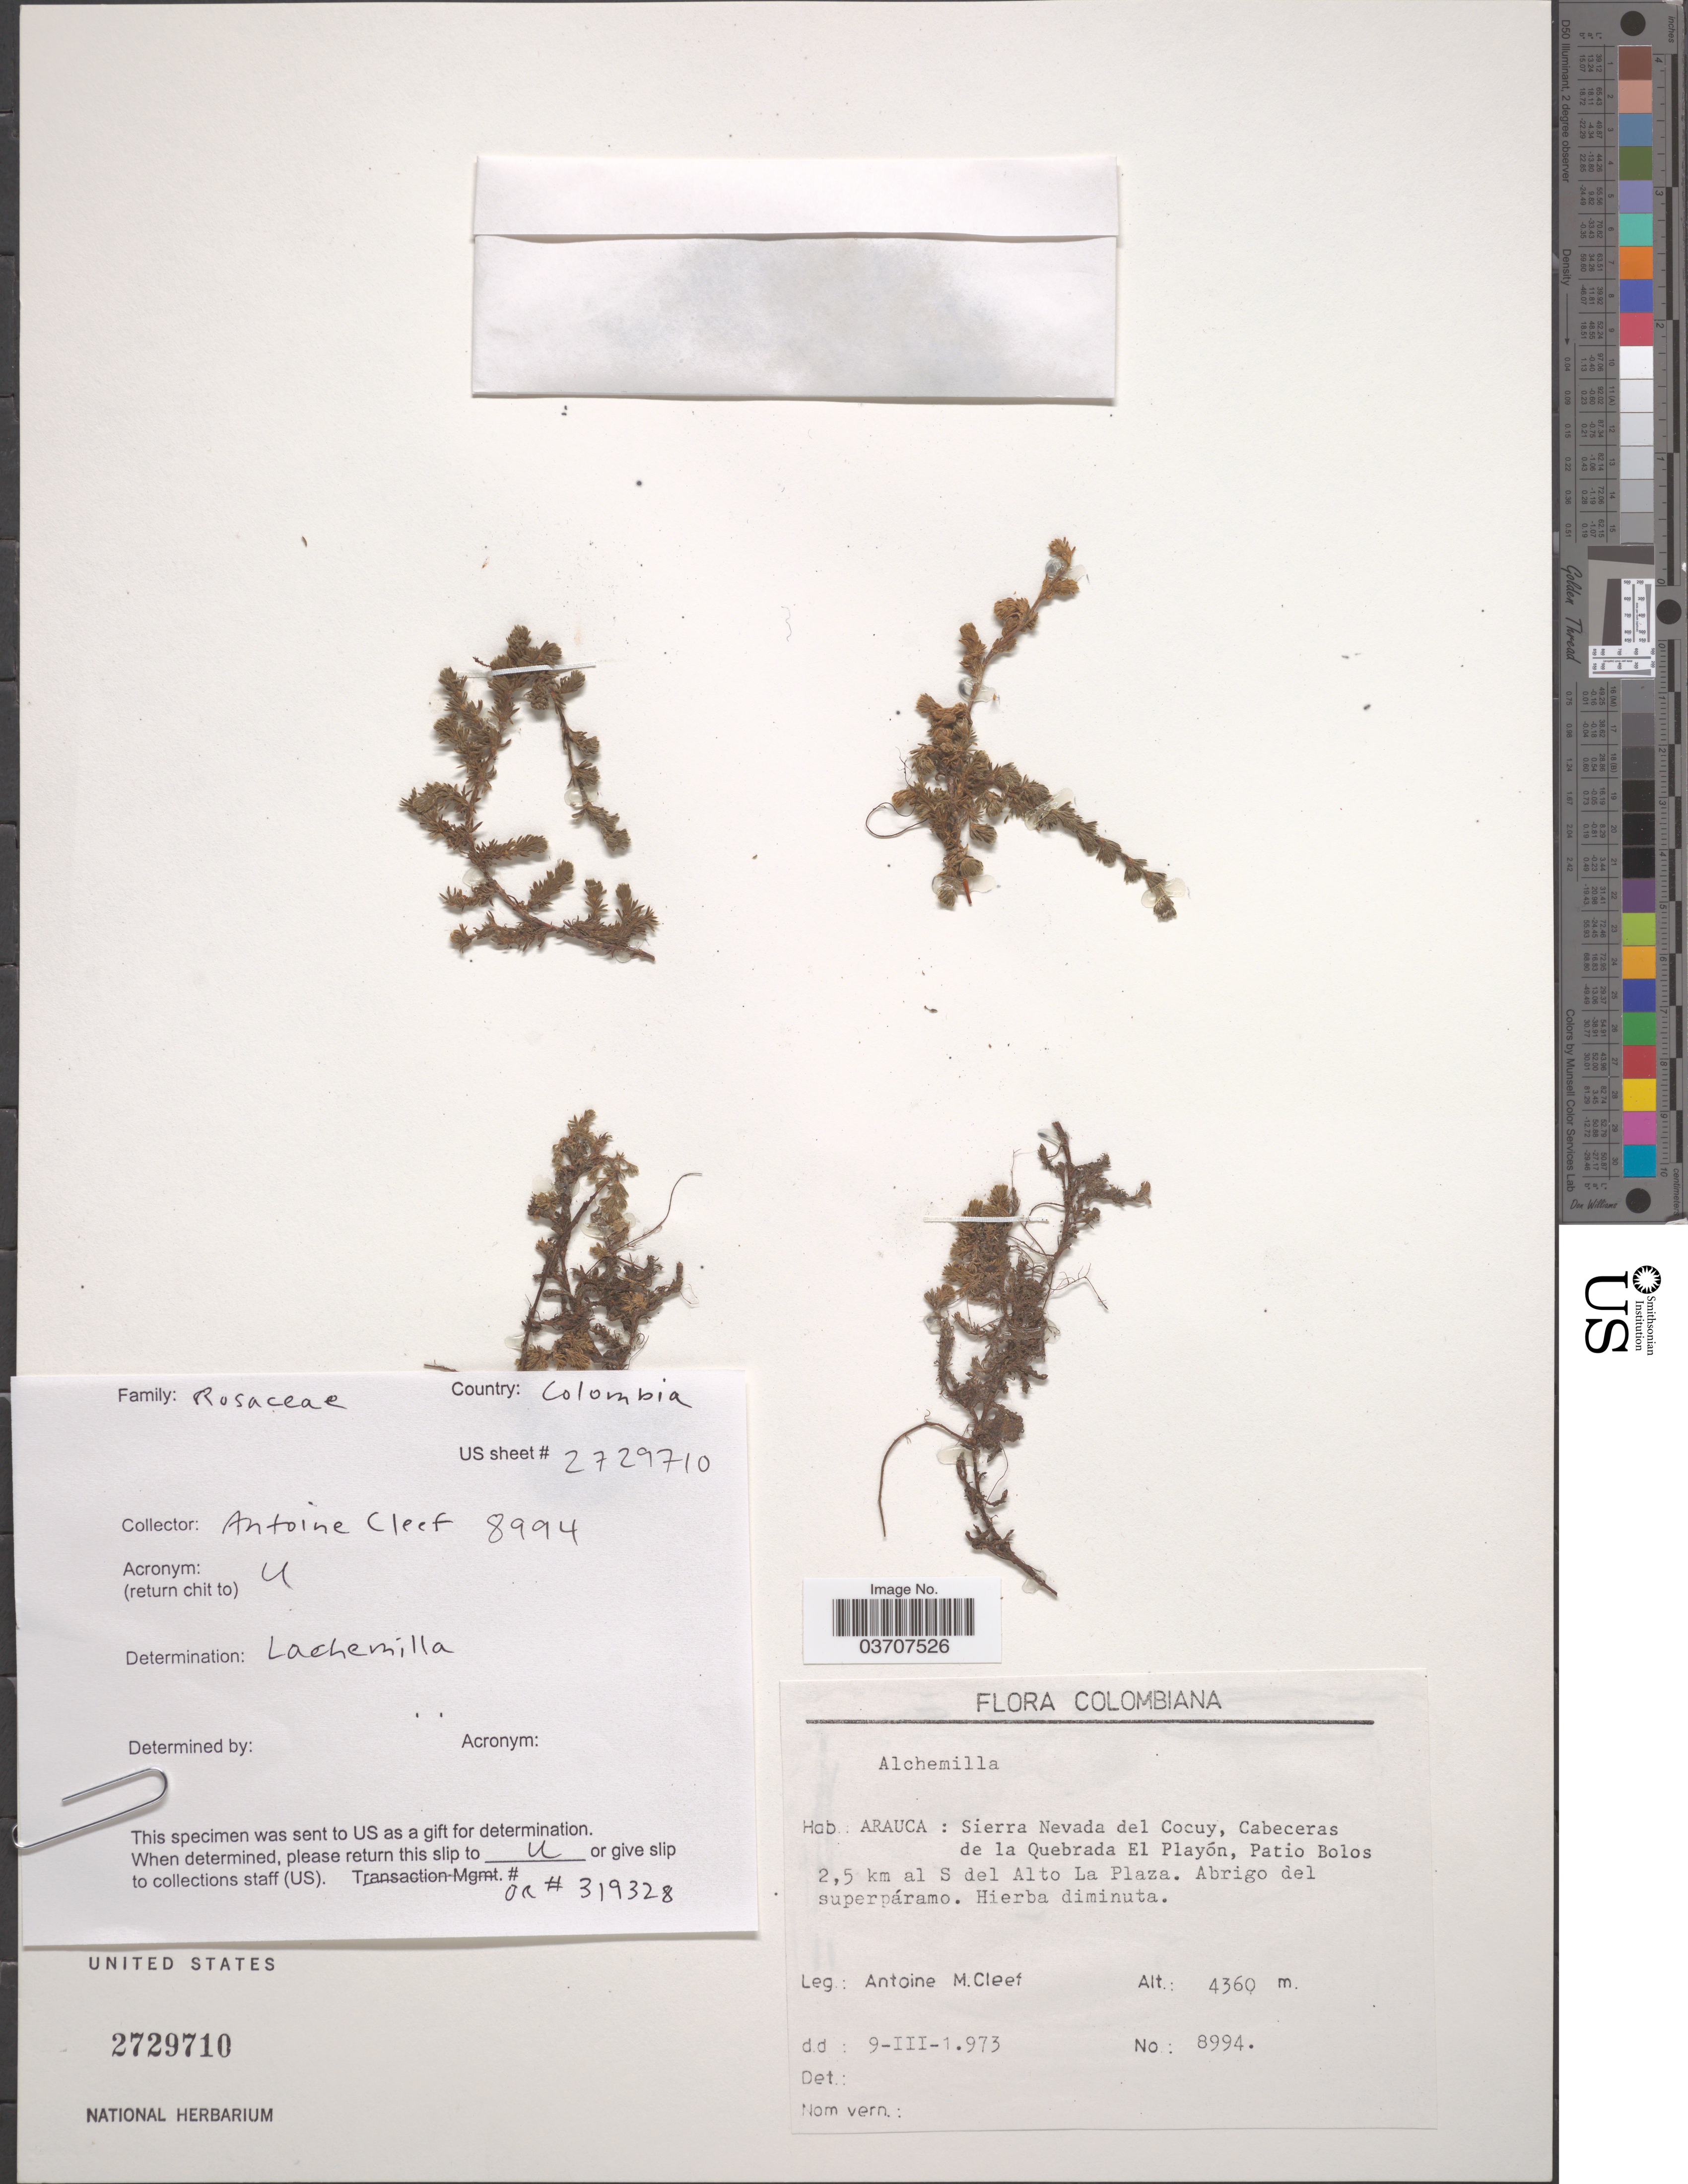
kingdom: Plantae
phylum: Tracheophyta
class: Magnoliopsida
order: Rosales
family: Rosaceae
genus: Lachemilla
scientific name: Lachemilla sp.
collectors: A. M. Cleef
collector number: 8994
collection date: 1973-03-09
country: Colombia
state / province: Arauca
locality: Sierra Nevada del Cocuy, Cabeceras de la Quebrada El Playón, Patio Bolos 2,5 km al S del Alto La Plaza.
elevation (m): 4360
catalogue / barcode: US 2729710